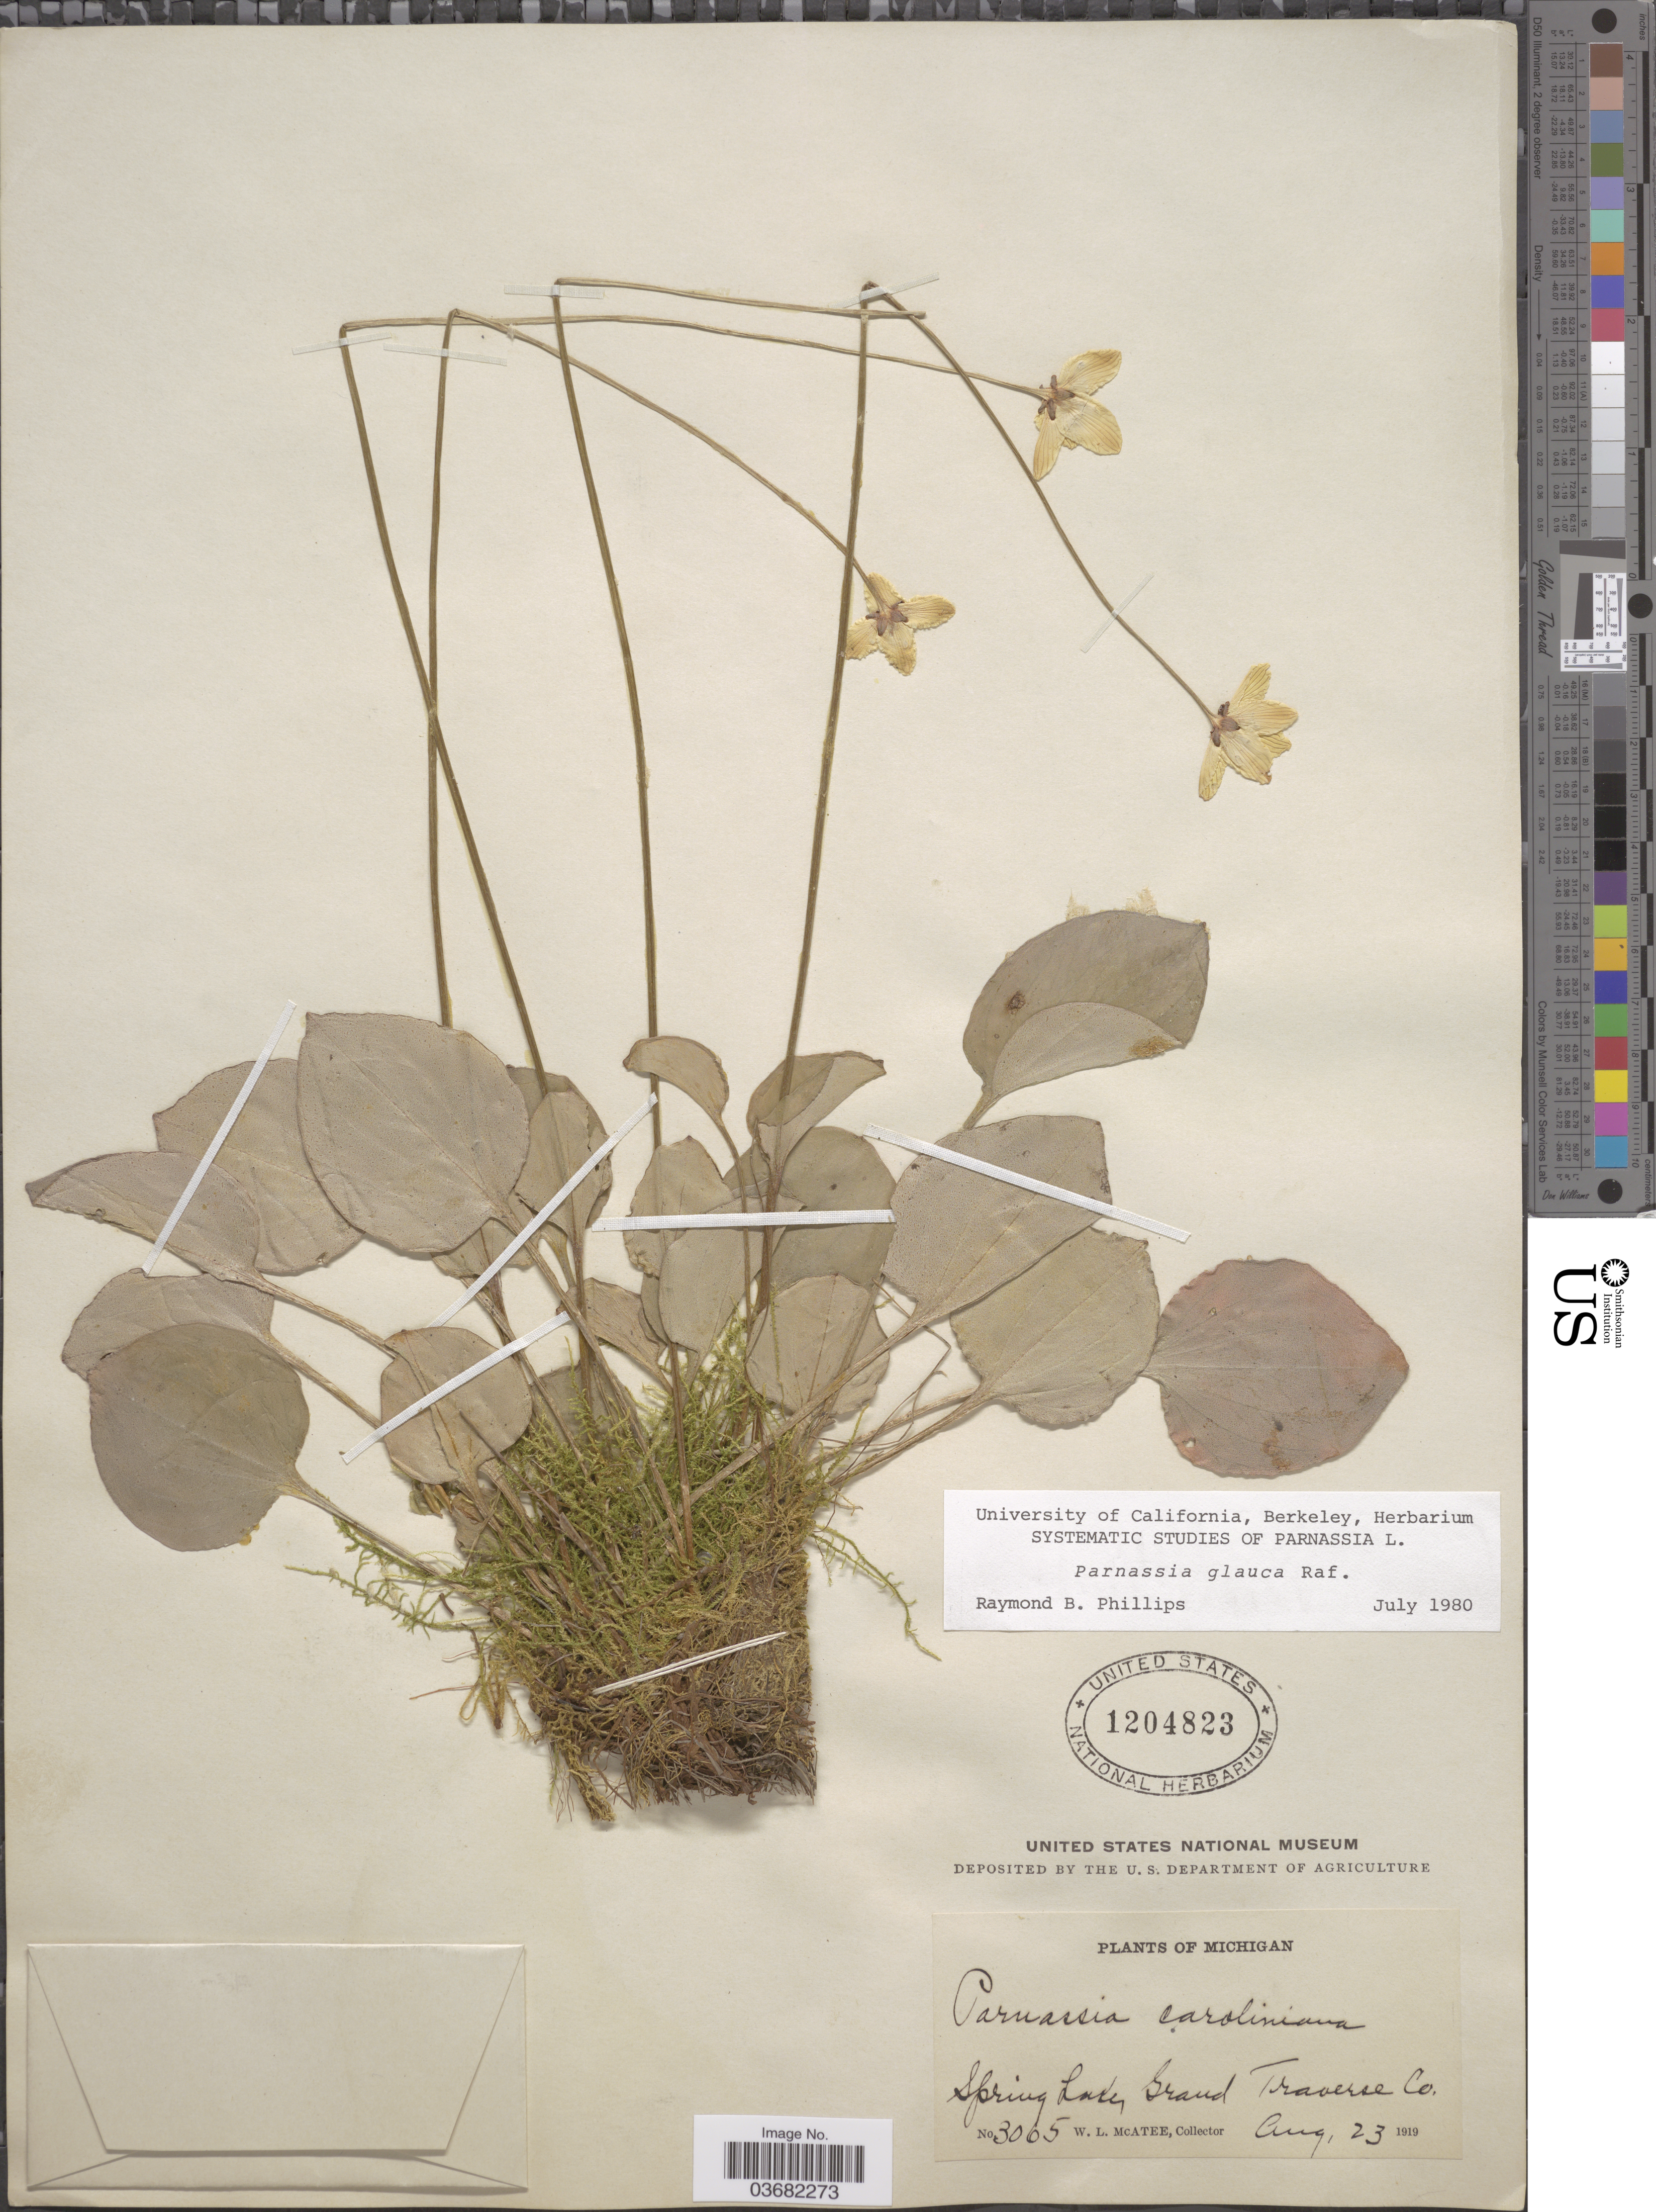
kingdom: Plantae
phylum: Tracheophyta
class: Magnoliopsida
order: Celastrales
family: Parnassiaceae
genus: Parnassia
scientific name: Parnassia glauca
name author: Raf.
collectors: W. McAtee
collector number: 3065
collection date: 1919-08-23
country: United States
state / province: Michigan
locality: Spring Lake, Grand Traverse Co.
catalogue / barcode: US 1204823